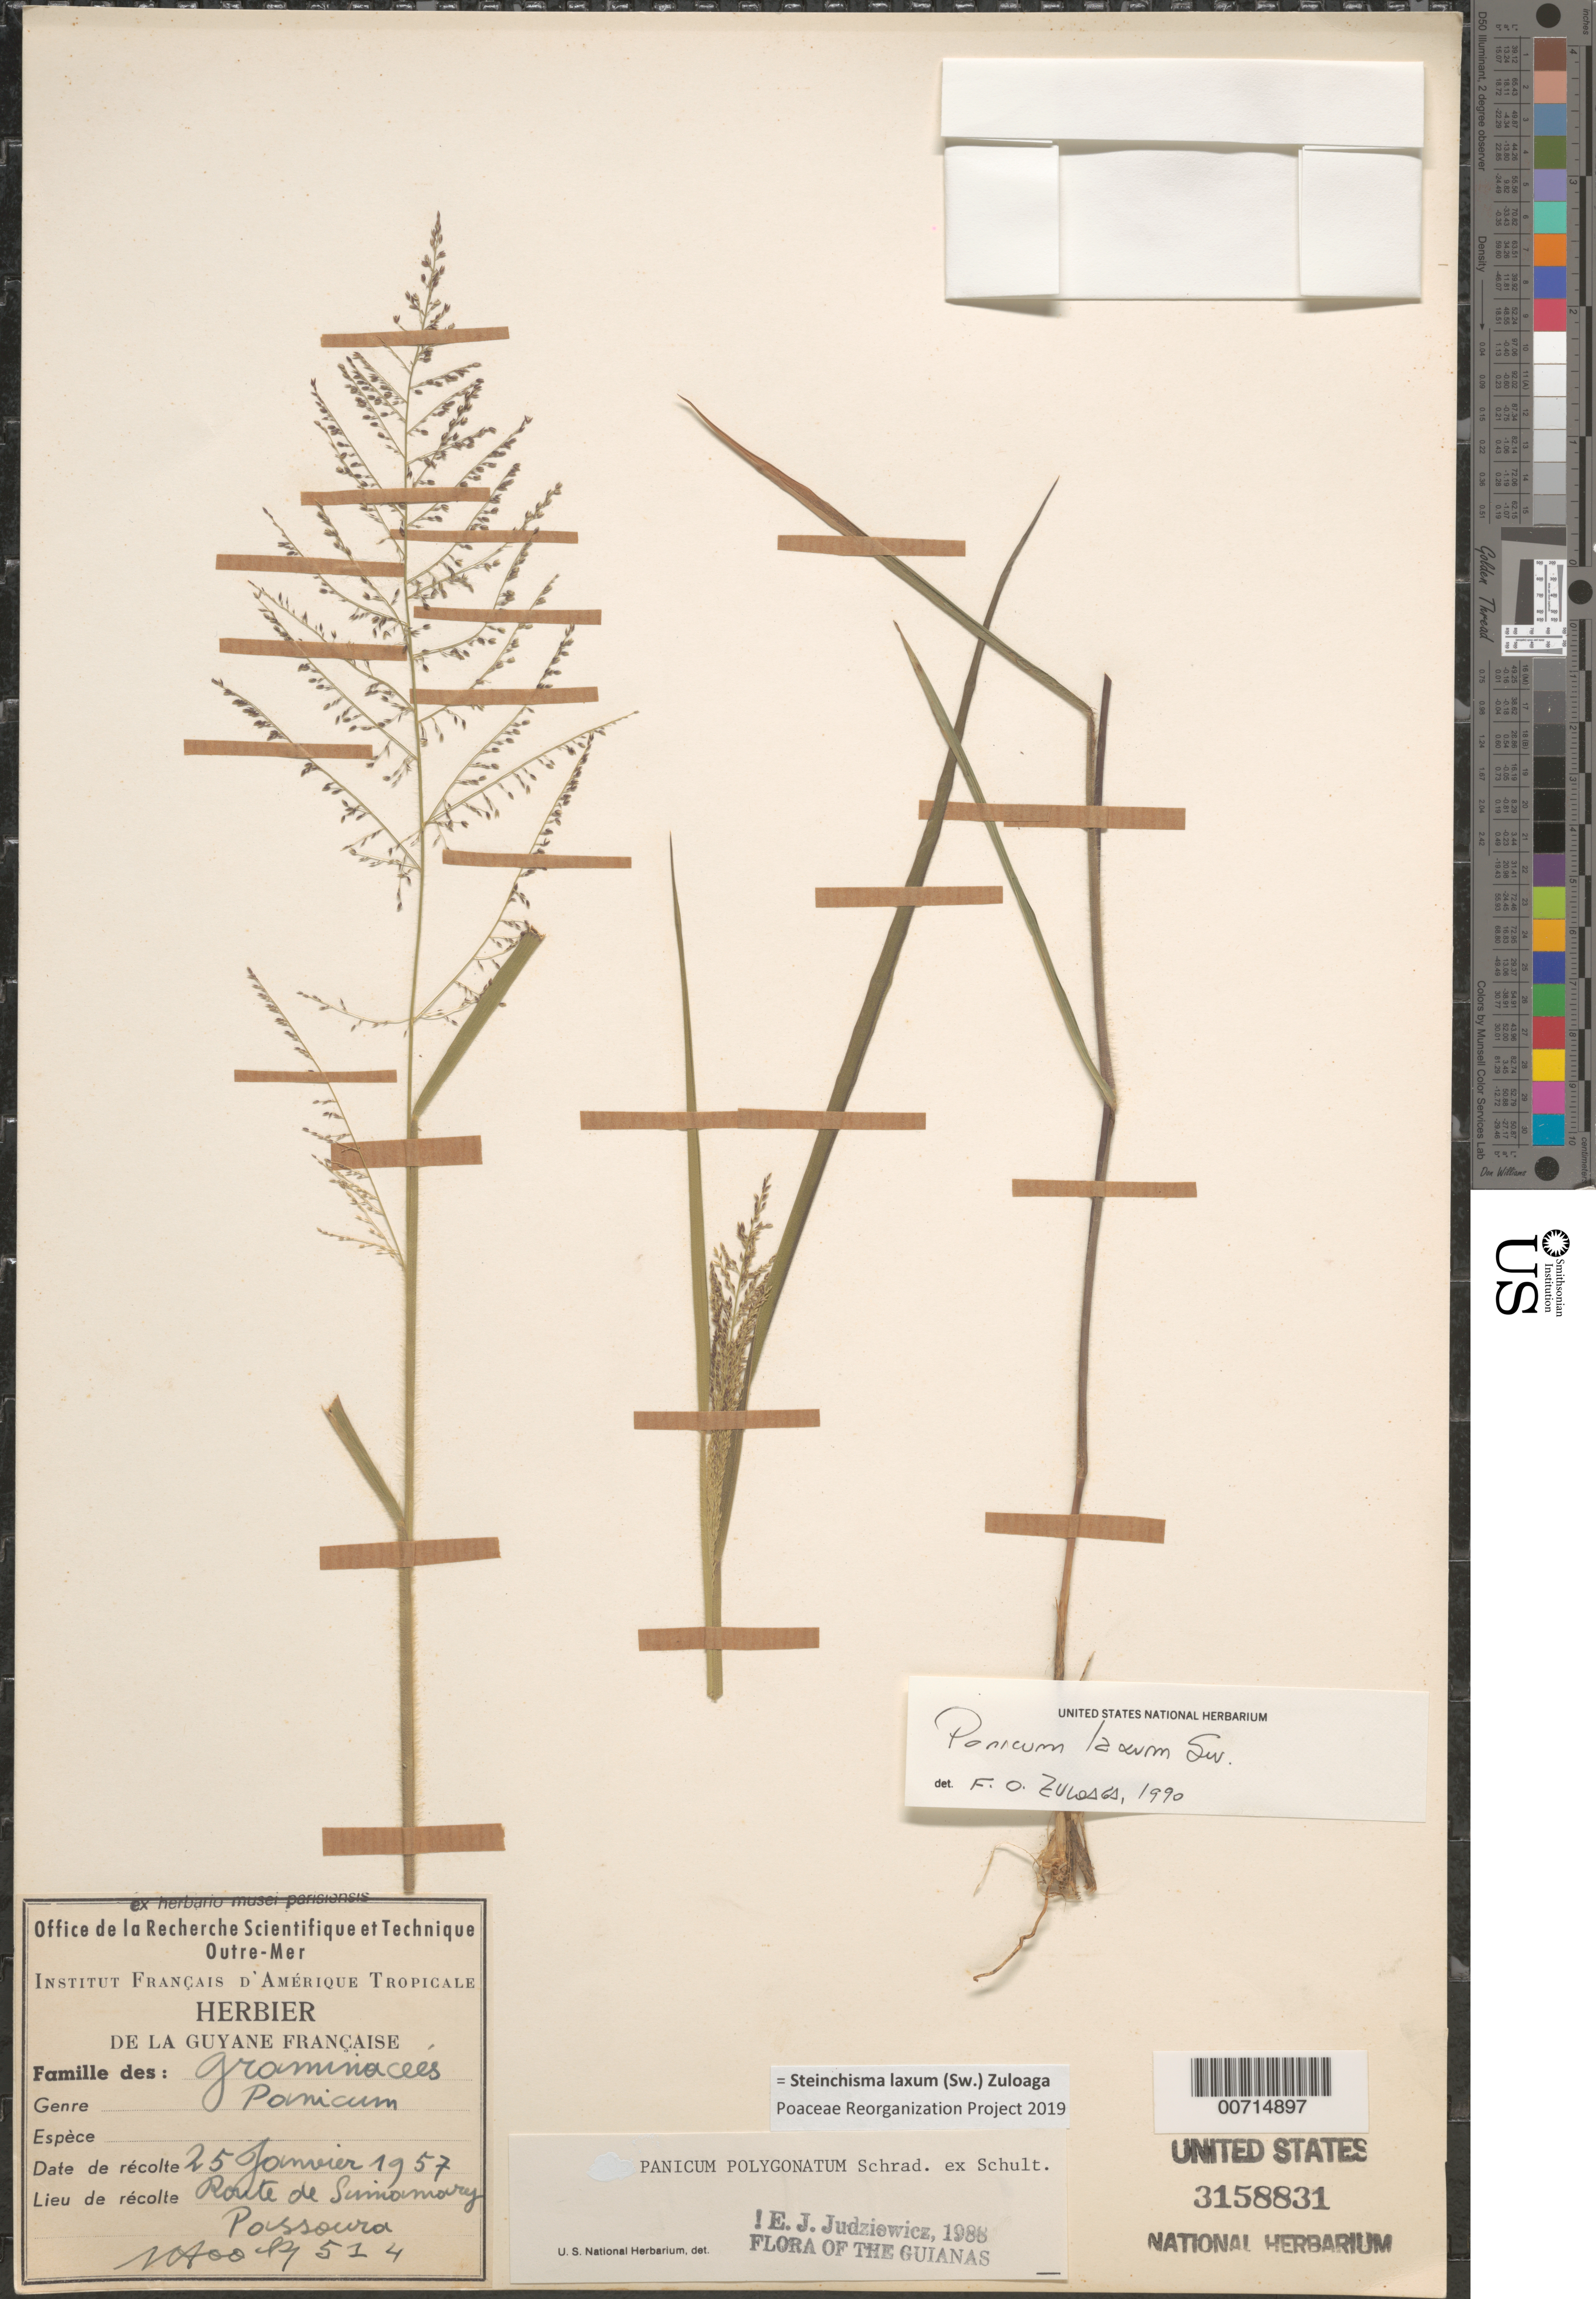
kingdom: Plantae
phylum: Tracheophyta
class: Liliopsida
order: Poales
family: Poaceae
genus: Panicum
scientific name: Panicum laxum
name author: Sw.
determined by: Zuloaga, F. O.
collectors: J. Hoock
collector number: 514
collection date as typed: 25-Jan-57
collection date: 1957-01-25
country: French Guiana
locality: Route de Sinnamary, Savane Passoura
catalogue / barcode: US 3158831